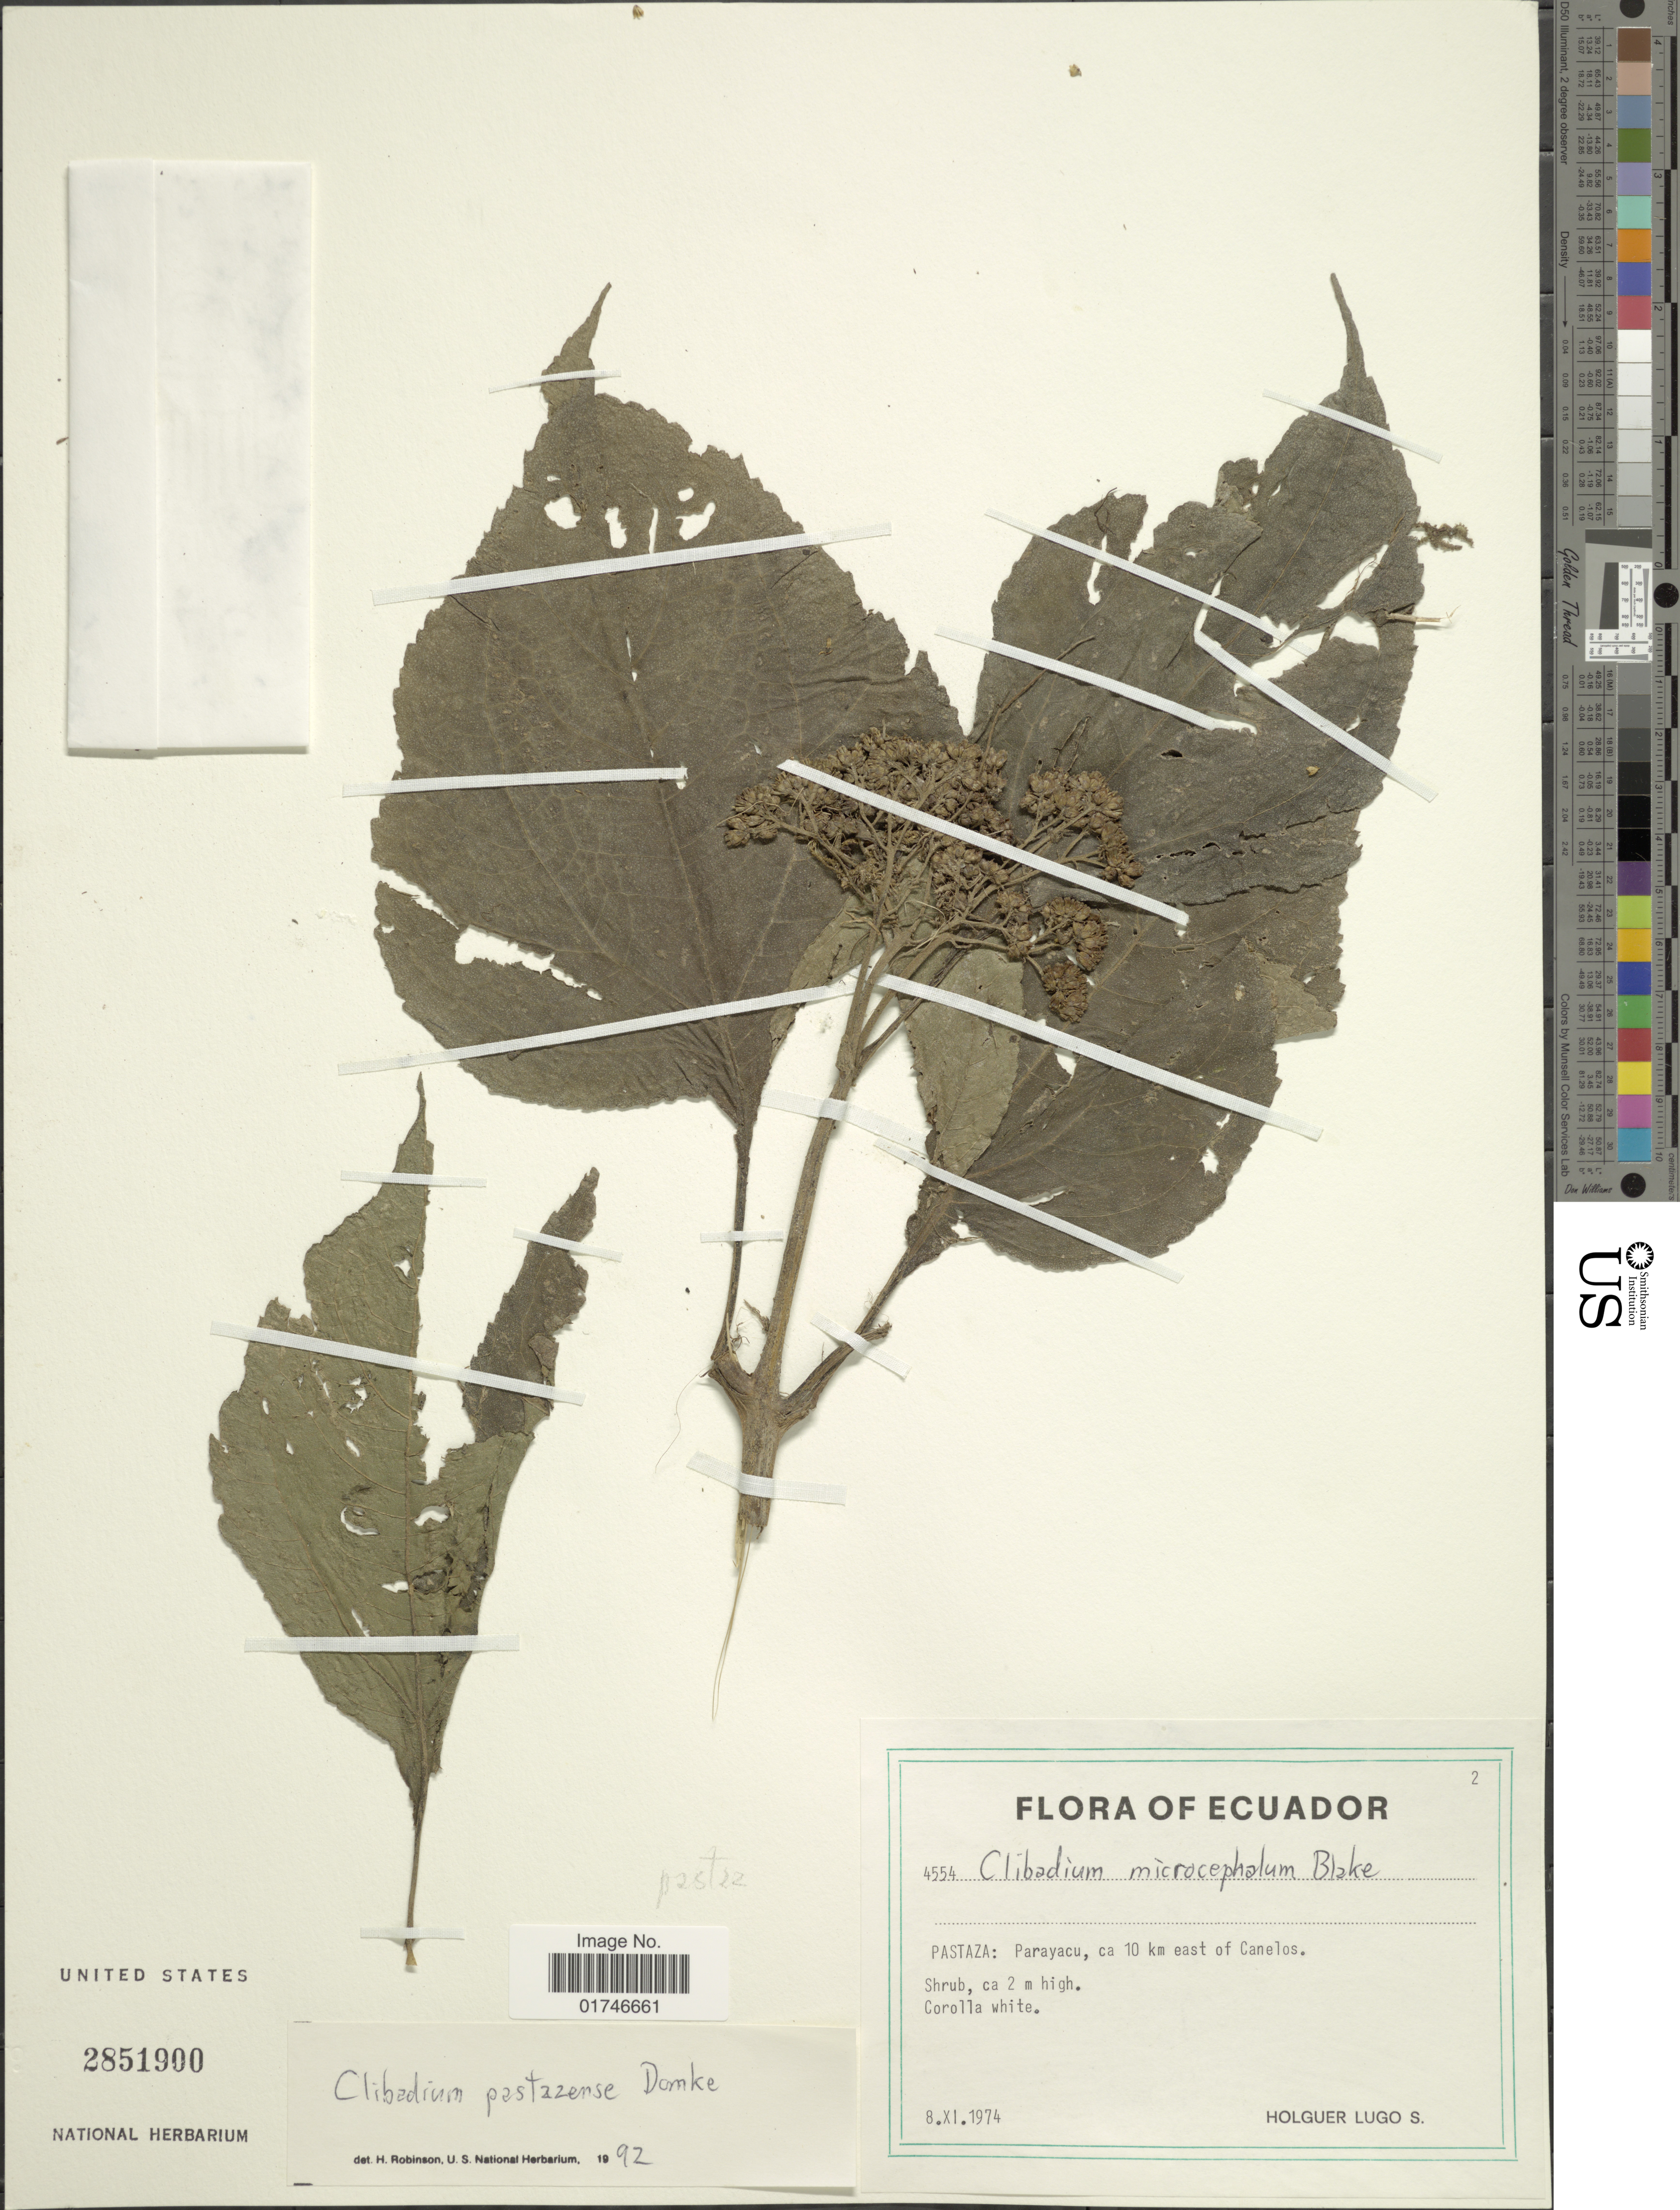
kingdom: Plantae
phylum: Tracheophyta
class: Magnoliopsida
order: Asterales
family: Asteraceae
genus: Clibadium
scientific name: Clibadium pastazense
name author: Domke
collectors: H. Lugo S.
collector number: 4554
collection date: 1974-11-08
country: Ecuador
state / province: Pastaza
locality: Pastaza: Parayacu, ca 10 km east of Canelos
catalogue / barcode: US 2851900